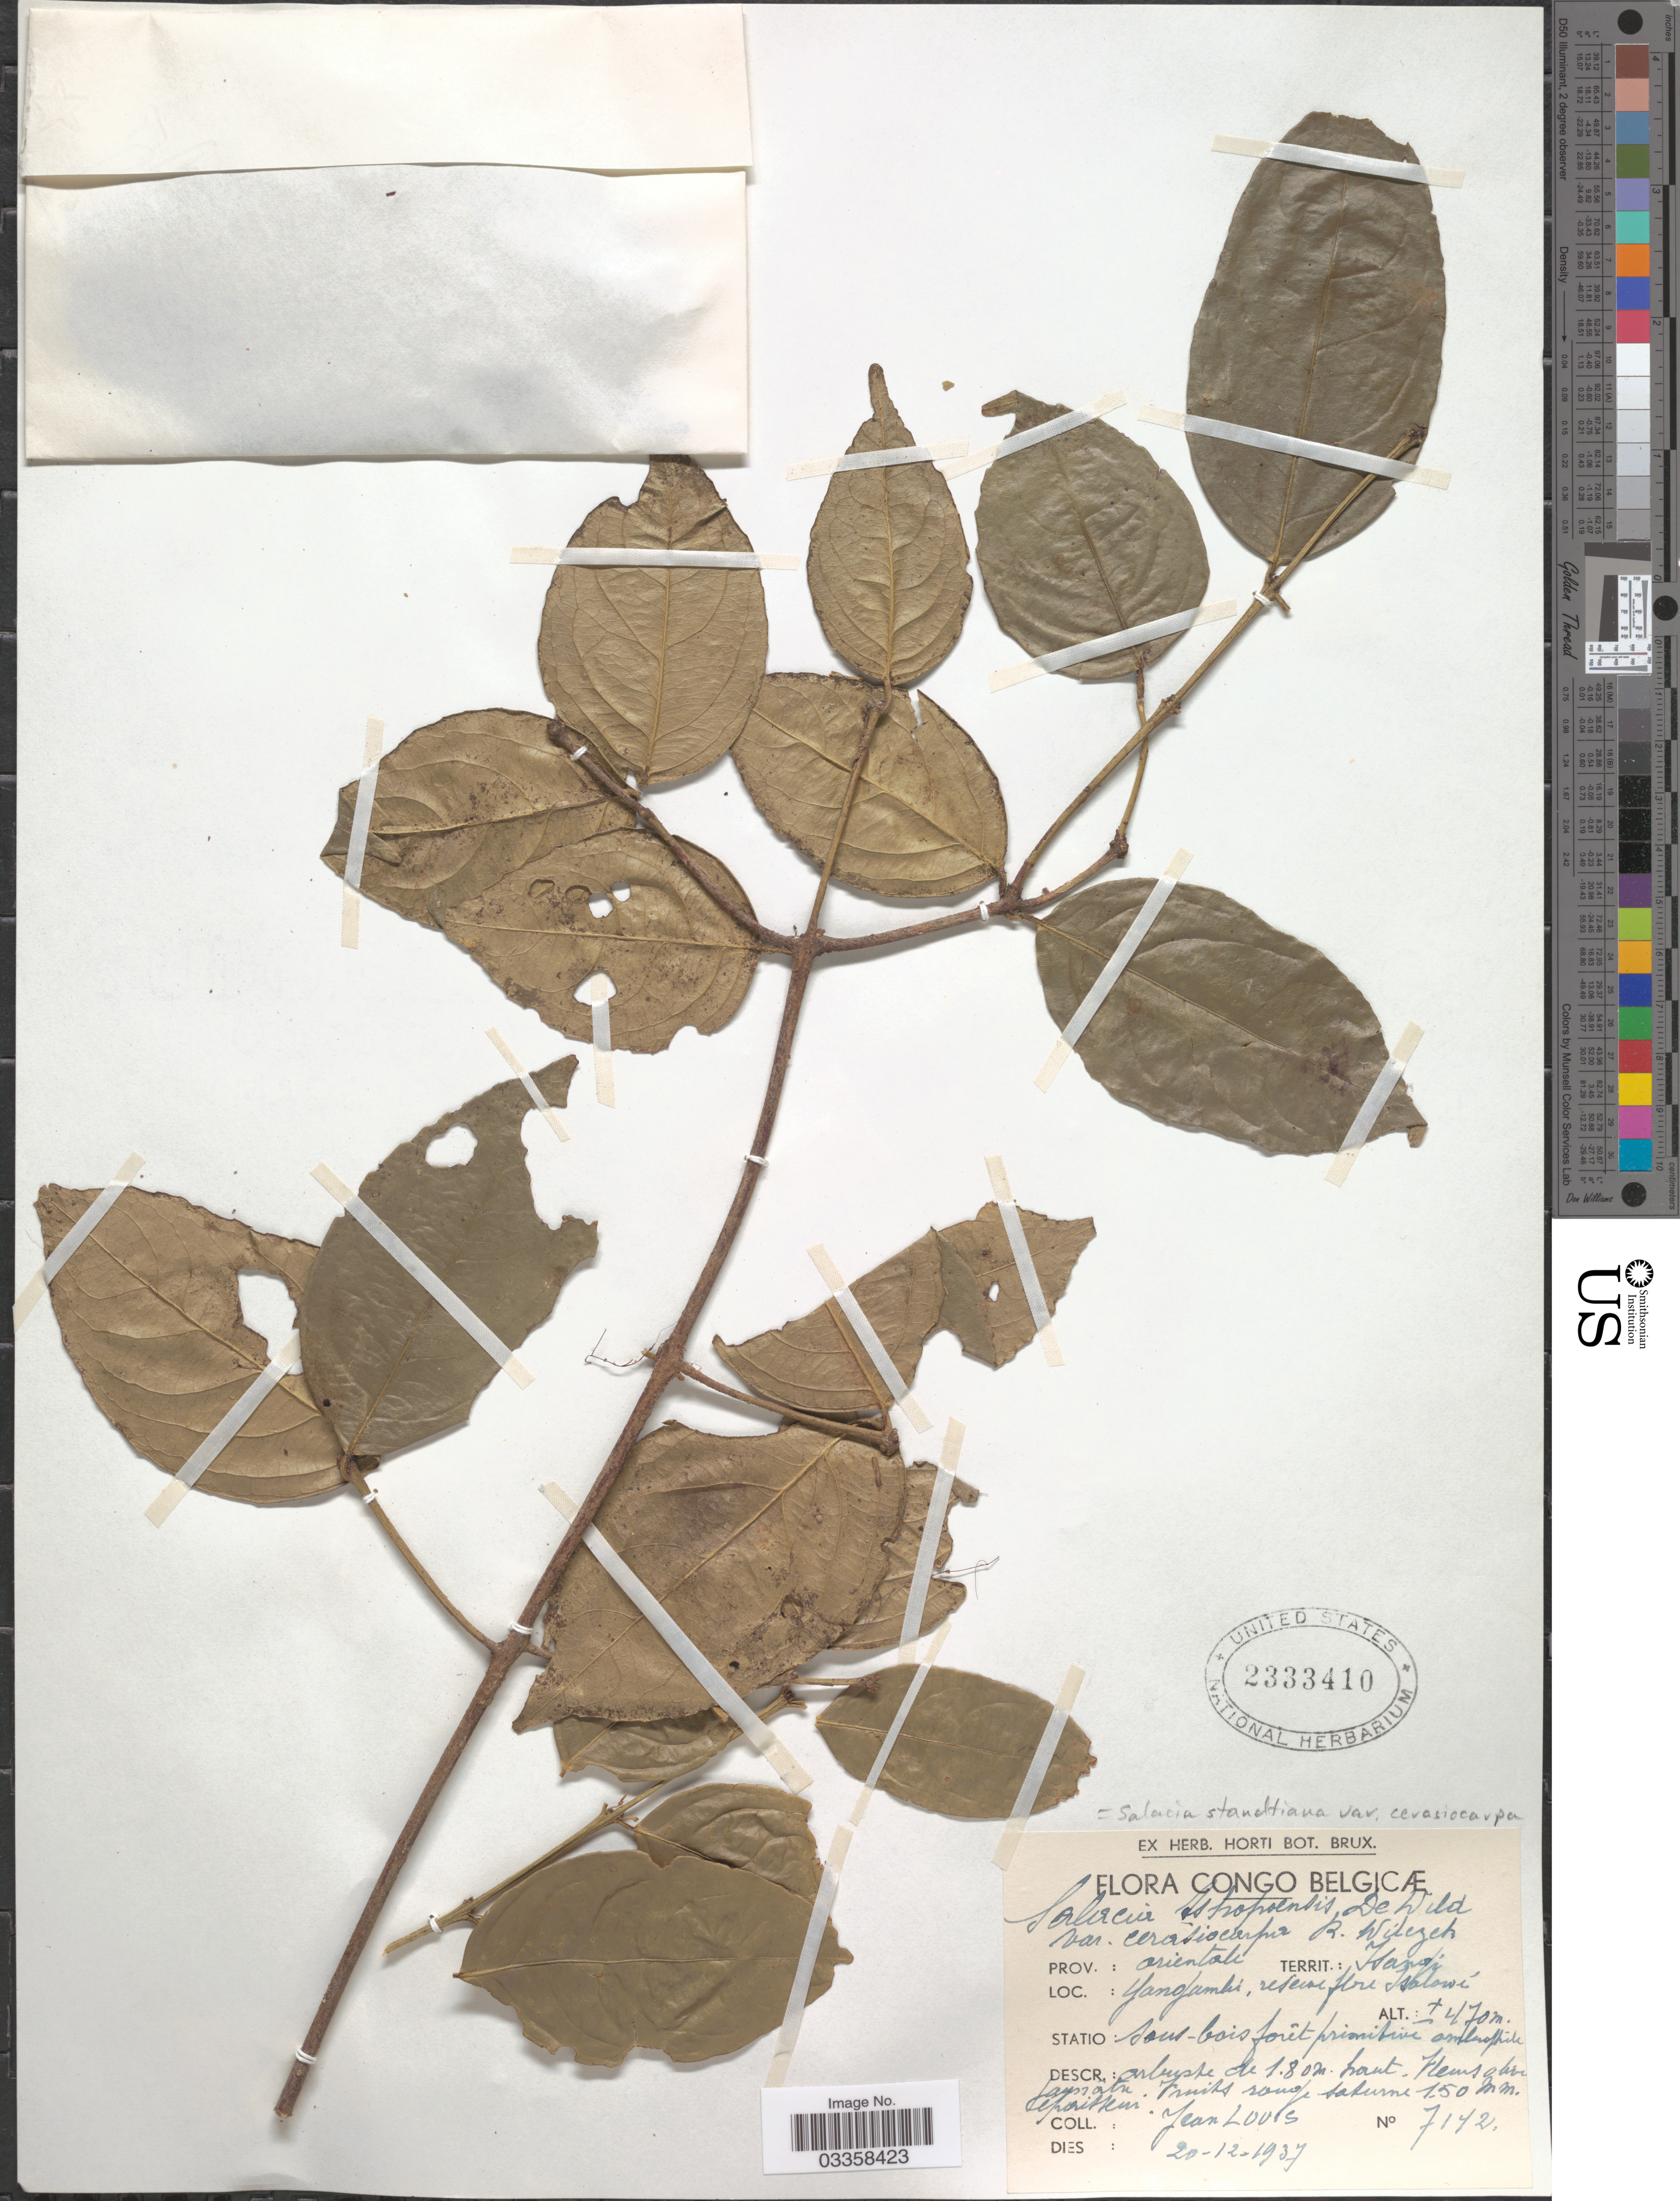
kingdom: Plantae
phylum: Tracheophyta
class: Magnoliopsida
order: Celastrales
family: Celastraceae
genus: Salacia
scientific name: Salacia staudtiana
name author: Loes.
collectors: J. Louis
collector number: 7142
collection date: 1937-12-20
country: Congo, Democratic Republic of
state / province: Tshopo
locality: Congo Belgicæ. Prov.: Orientale. Territ.: Isangi. Yangambi, reserve flore Isalowé.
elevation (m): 470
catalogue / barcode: US 2333410